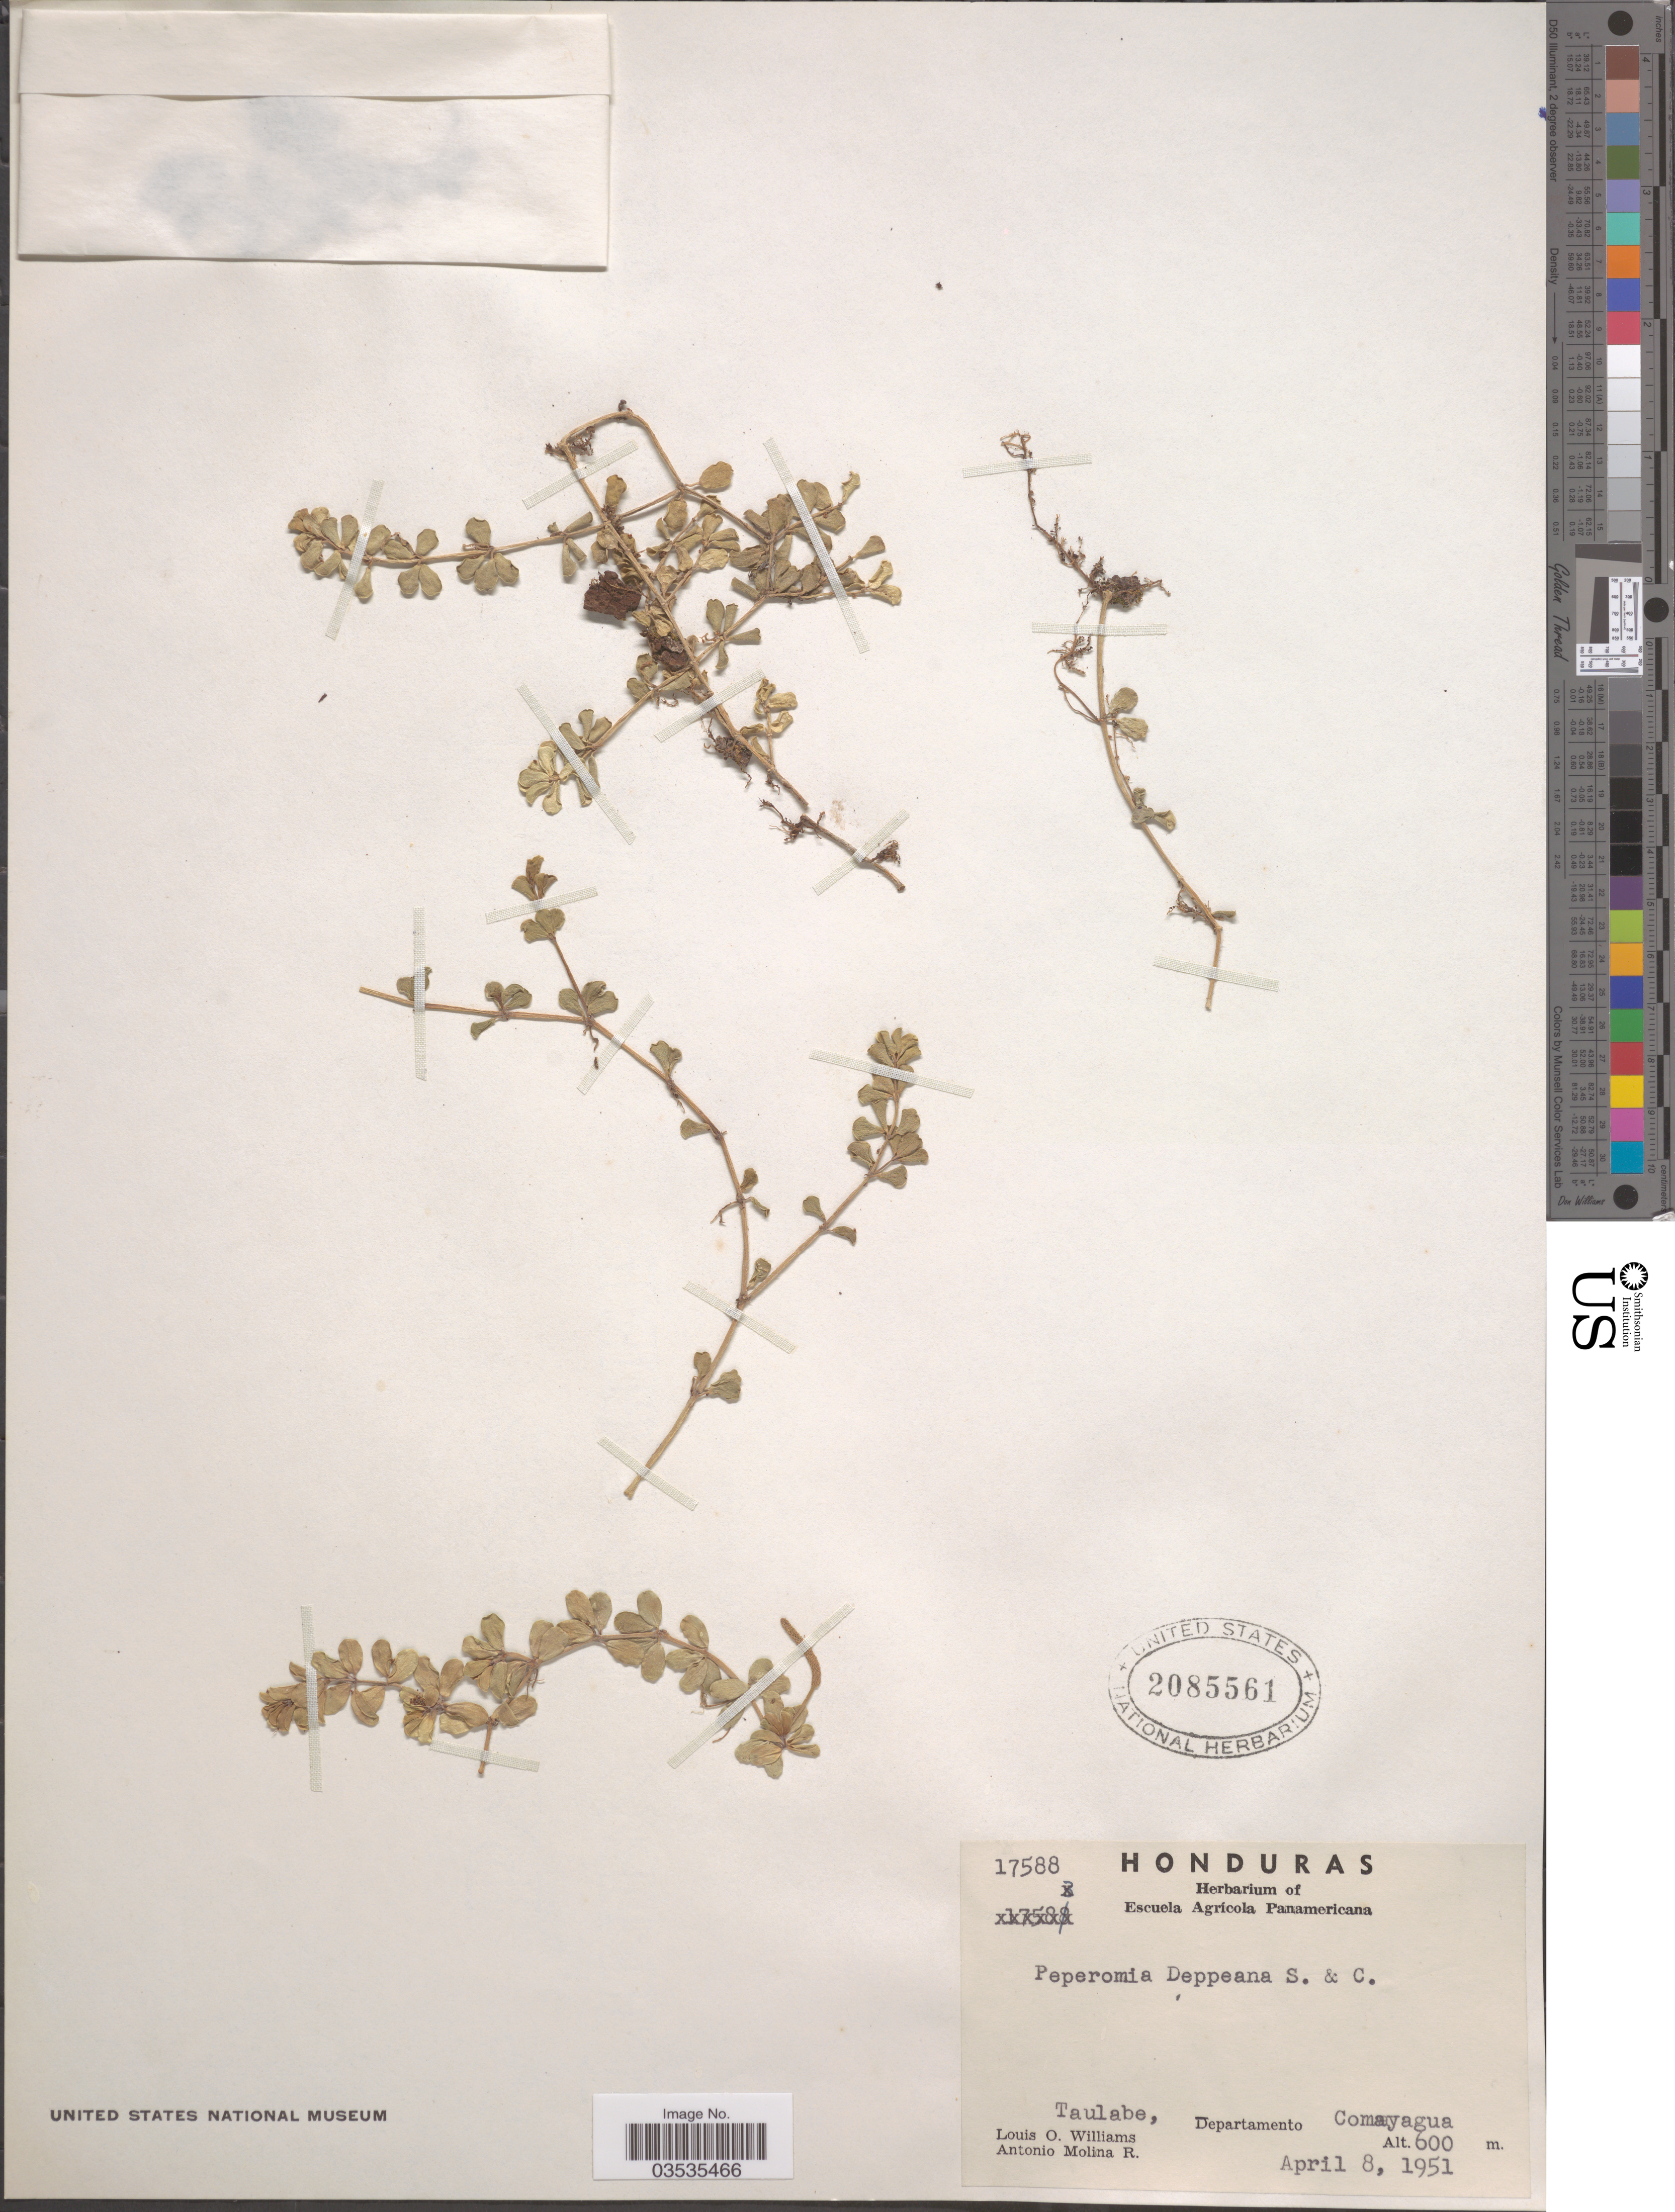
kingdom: Plantae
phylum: Tracheophyta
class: Magnoliopsida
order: Piperales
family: Piperaceae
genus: Peperomia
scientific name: Peperomia deppeana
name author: Schltdl. & Cham.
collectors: L. O. Williams & A. Molina R.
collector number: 17588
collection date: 1951-04-08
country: Honduras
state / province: Comayagua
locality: Taulabe, Departamento Comayagua.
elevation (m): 600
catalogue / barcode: US 2085561